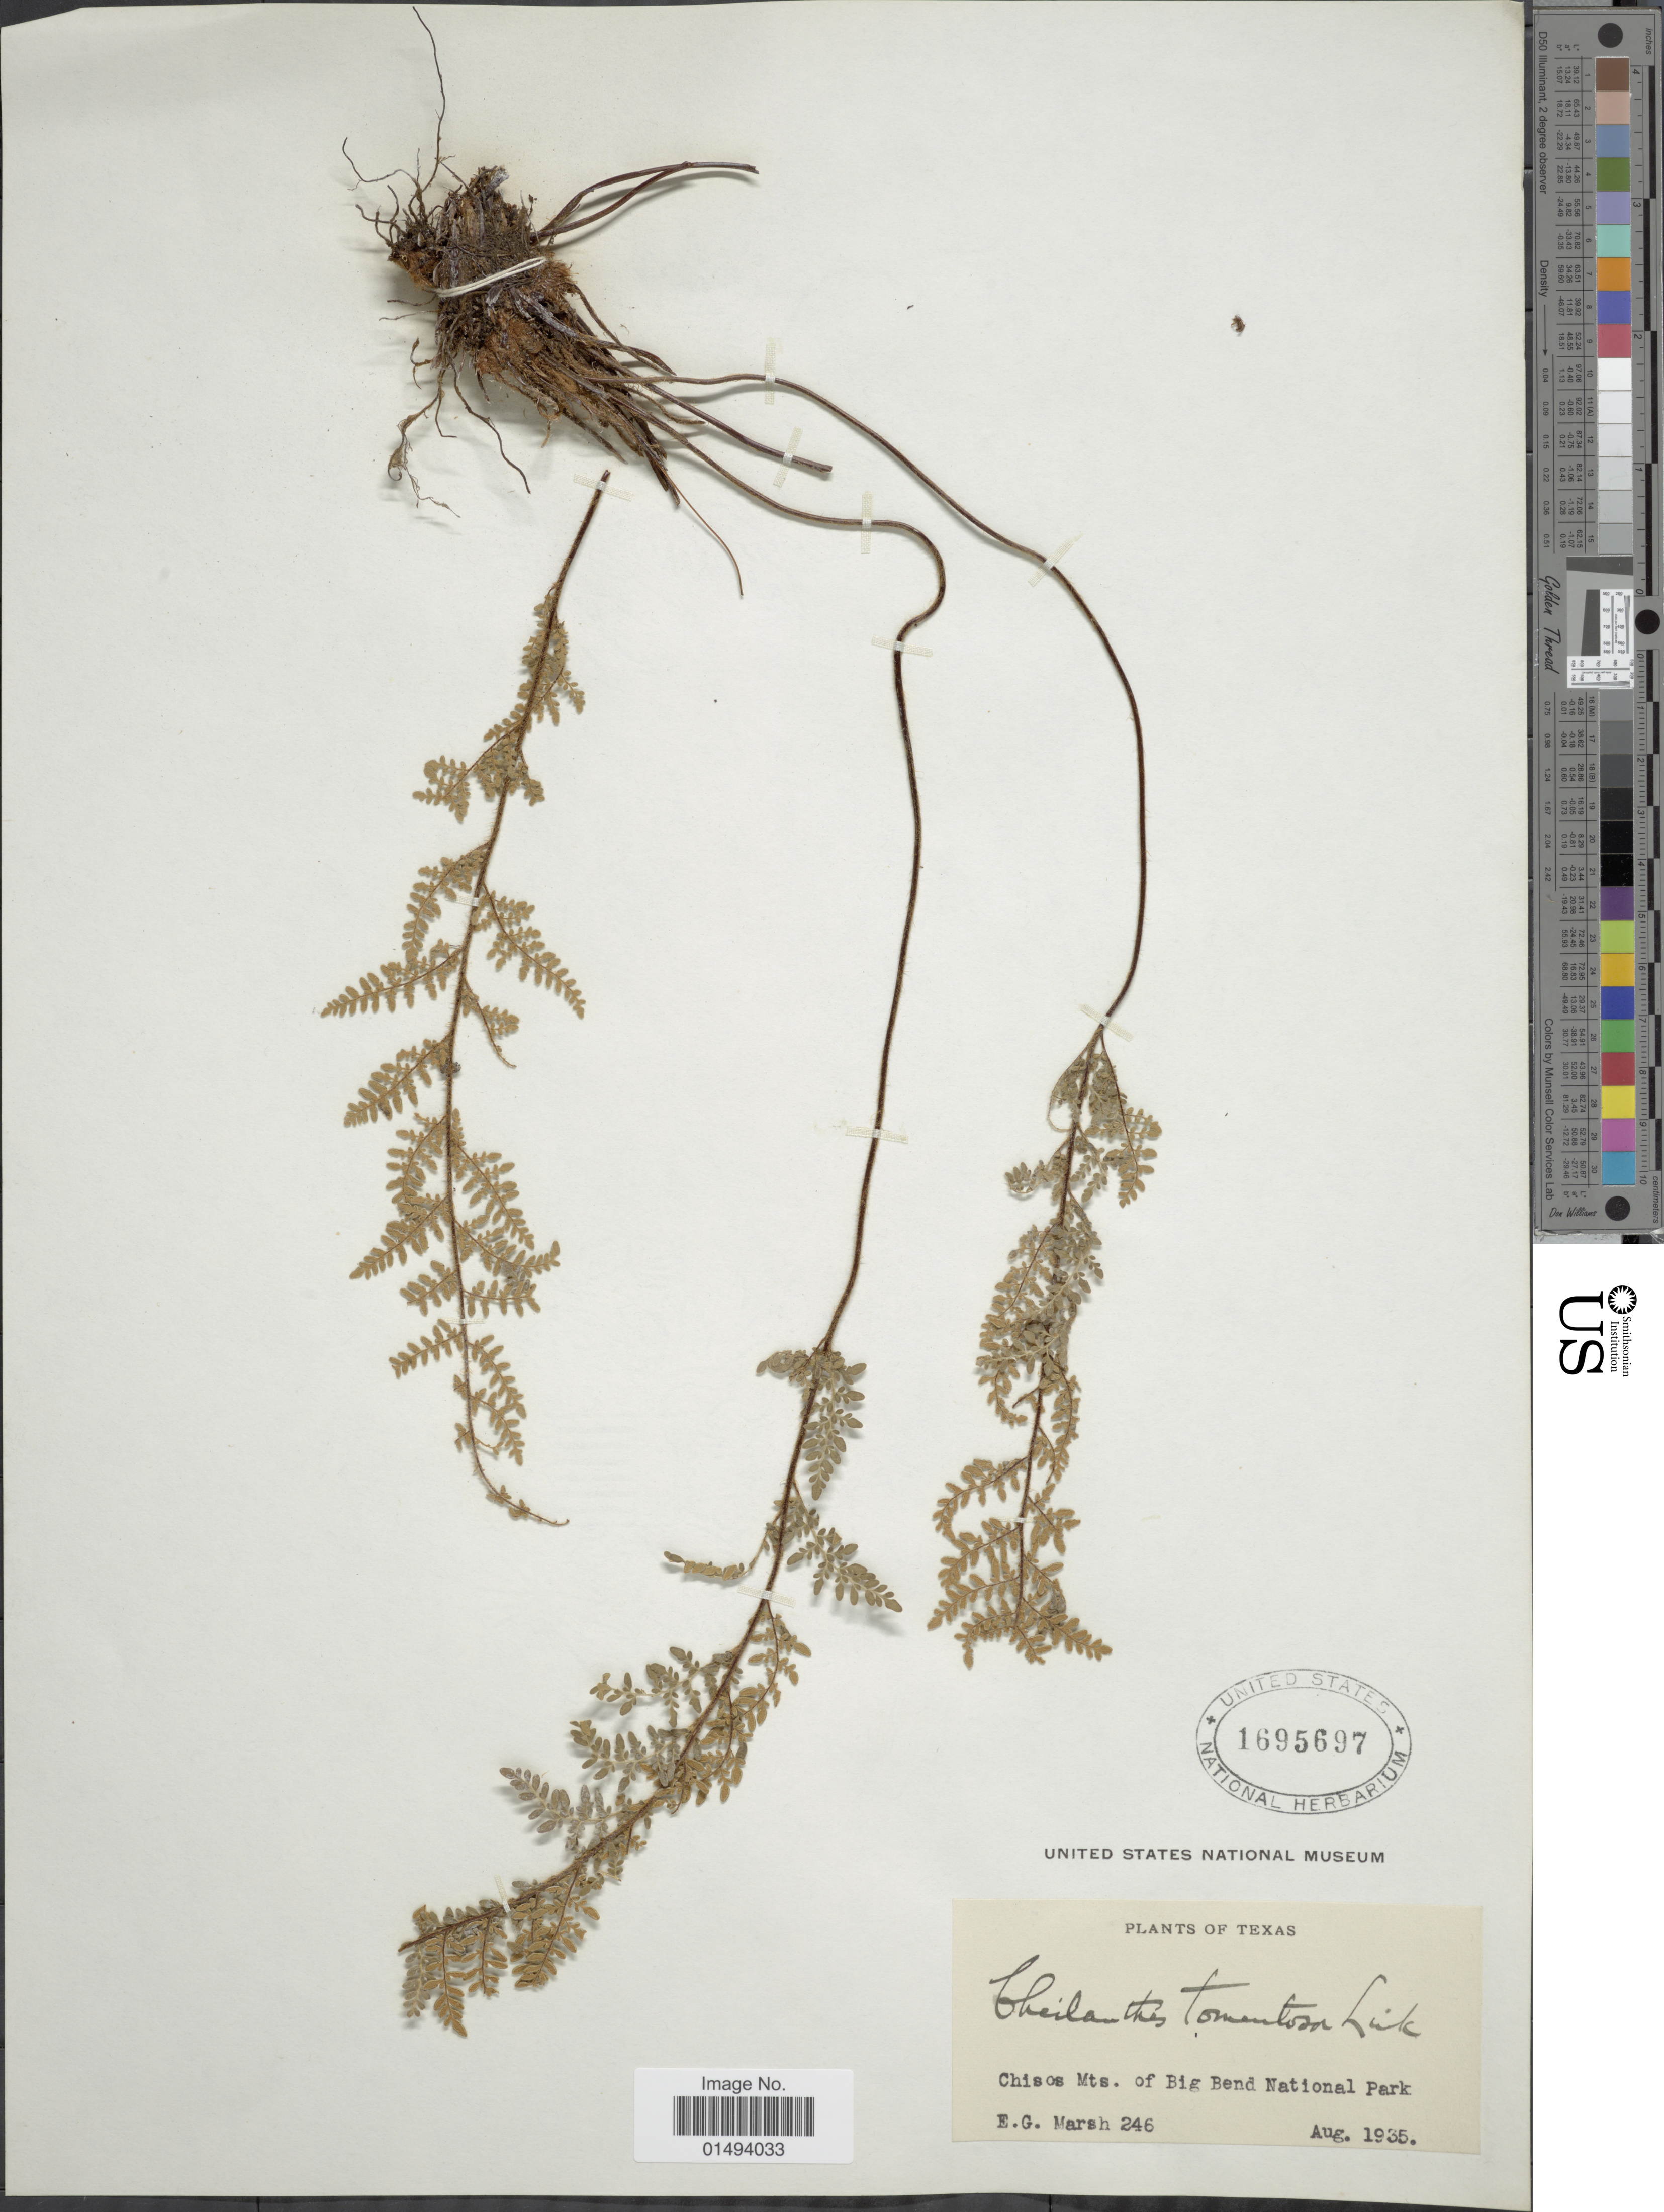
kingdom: Plantae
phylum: Tracheophyta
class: Polypodiopsida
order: Polypodiales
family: Pteridaceae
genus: Myriopteris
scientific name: Myriopteris tomentosa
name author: (Link) Fée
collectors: E. G. Marsh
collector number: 246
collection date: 1935-08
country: United States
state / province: Texas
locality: Texas, Chisos Mts. of Big Bend National Park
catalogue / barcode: US 1695697